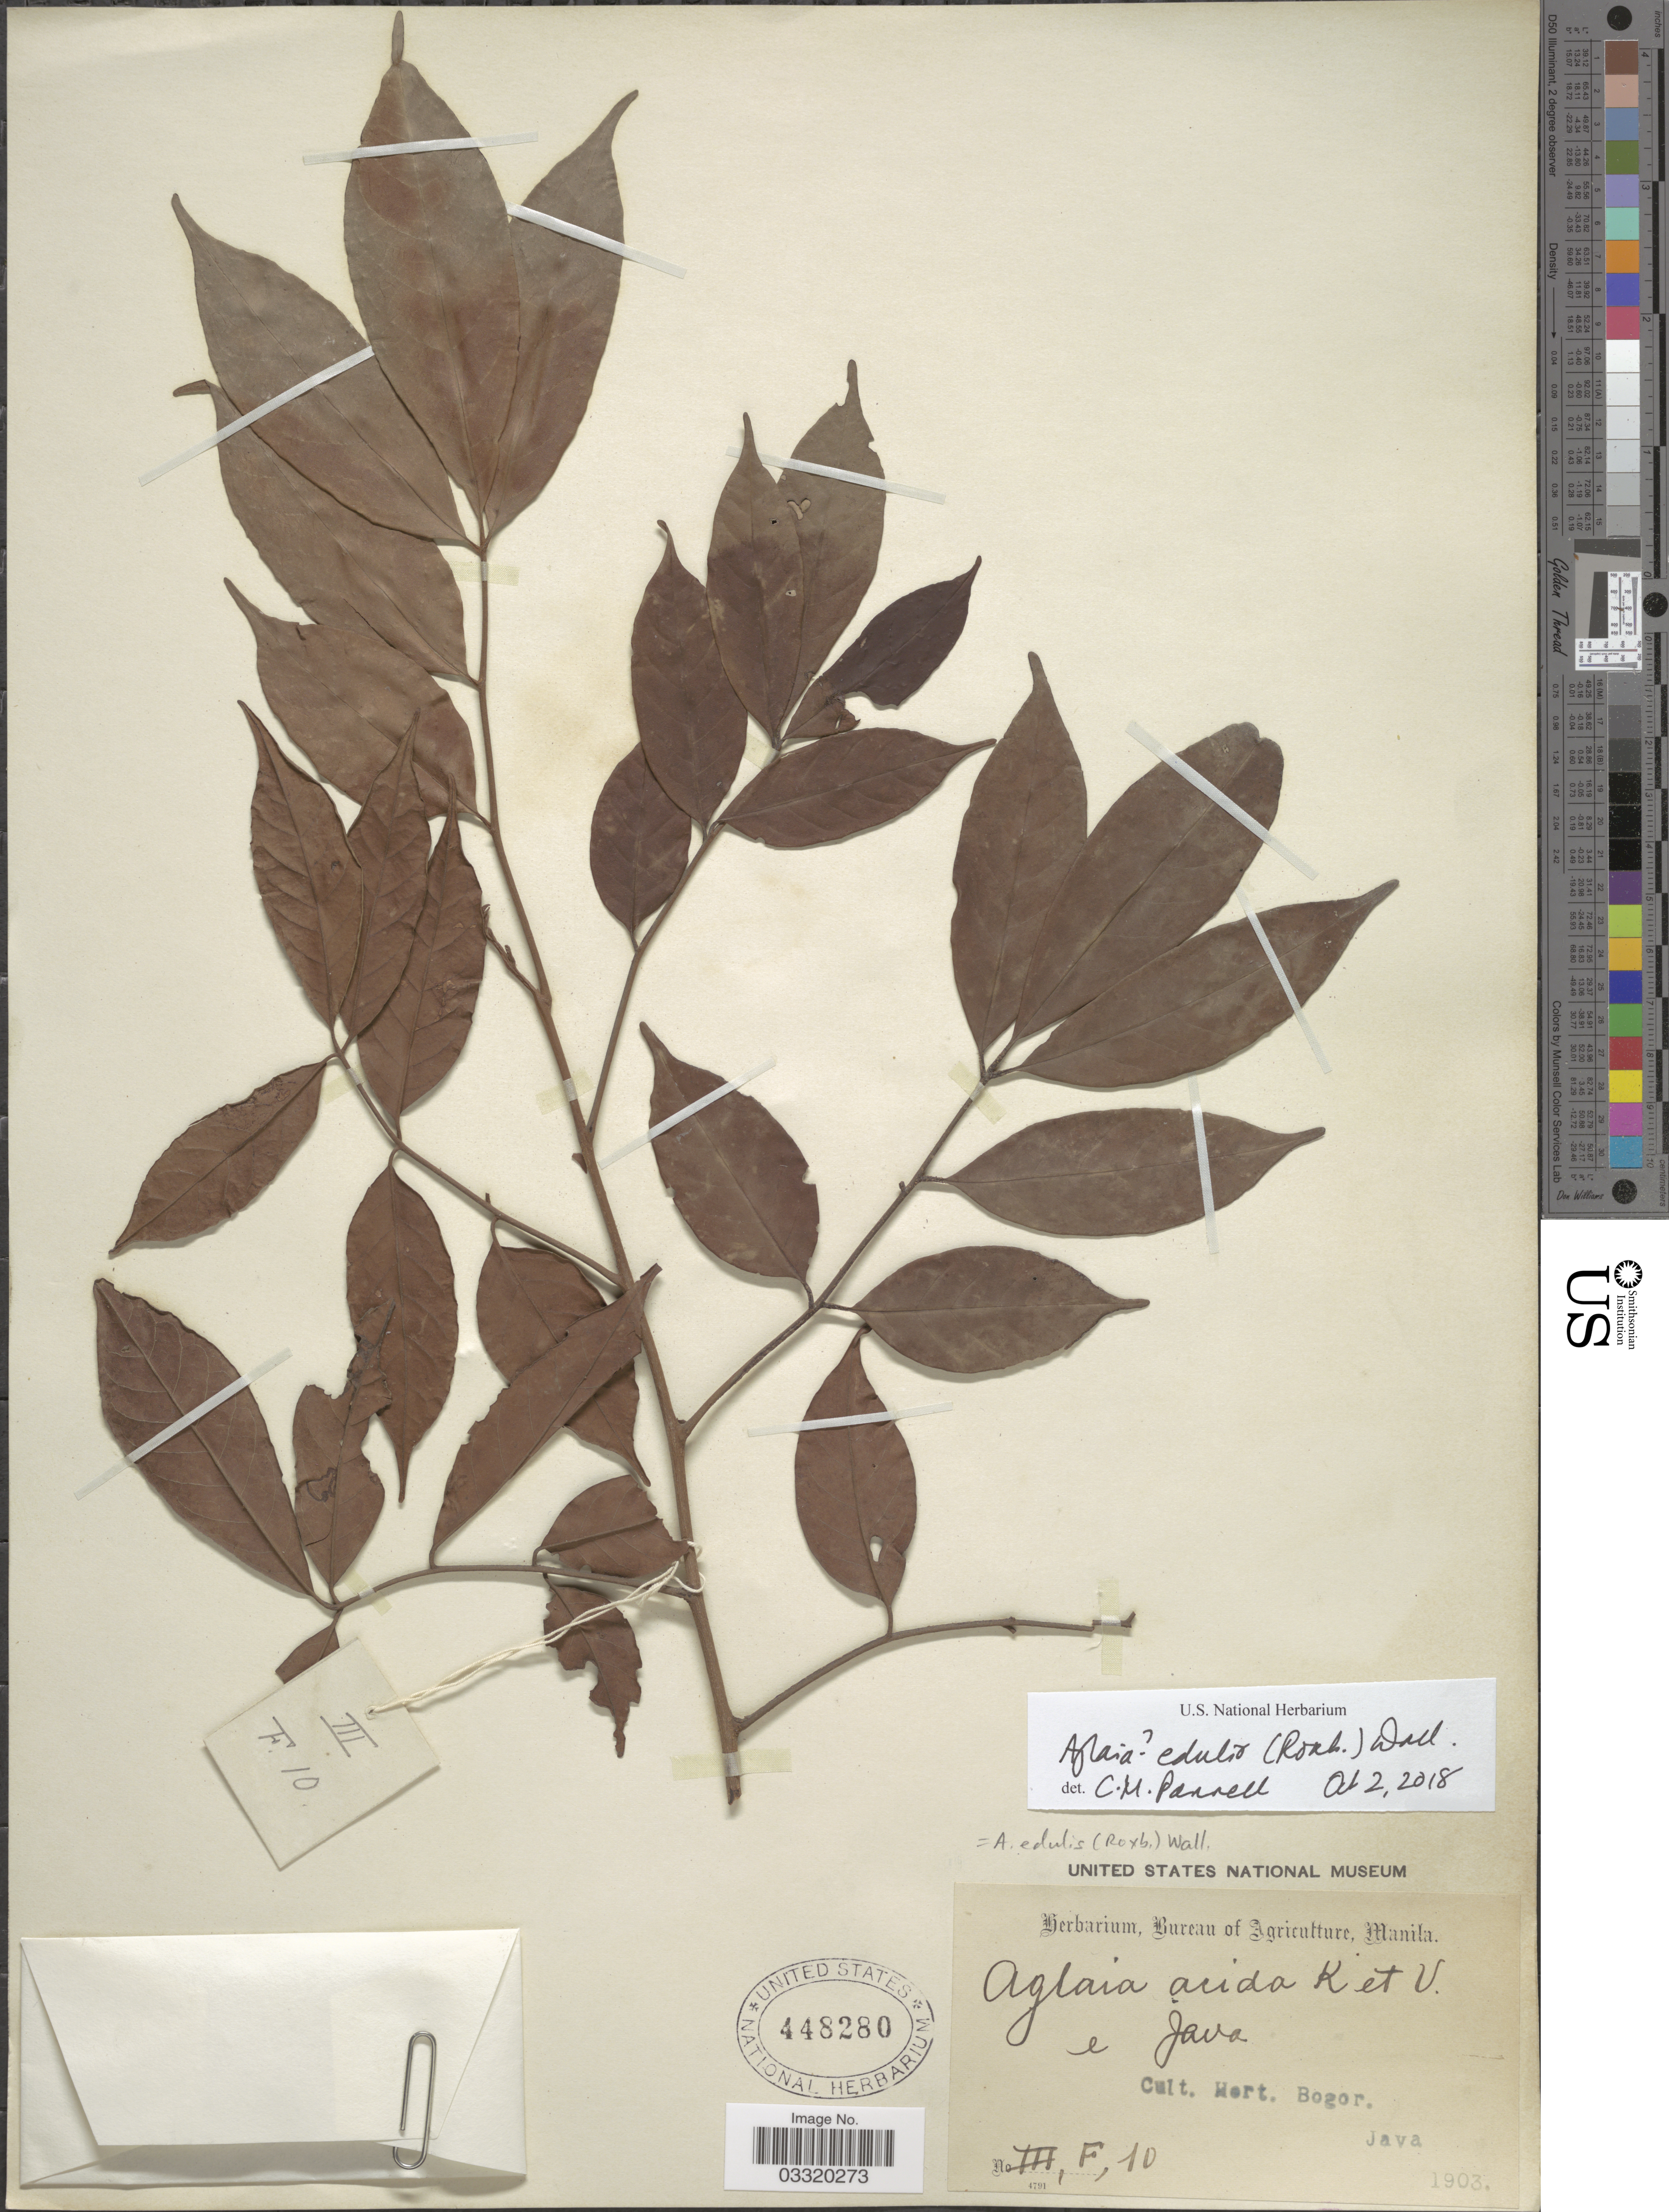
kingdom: Plantae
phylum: Tracheophyta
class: Magnoliopsida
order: Sapindales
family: Meliaceae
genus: Aglaia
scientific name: Aglaia edulis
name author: (Roxb.) Wall.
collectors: Ex herb. Bureau of Agriculture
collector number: III, F, 10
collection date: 1903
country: Indonesia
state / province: Java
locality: Hort. Bogor.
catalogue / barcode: US 448280